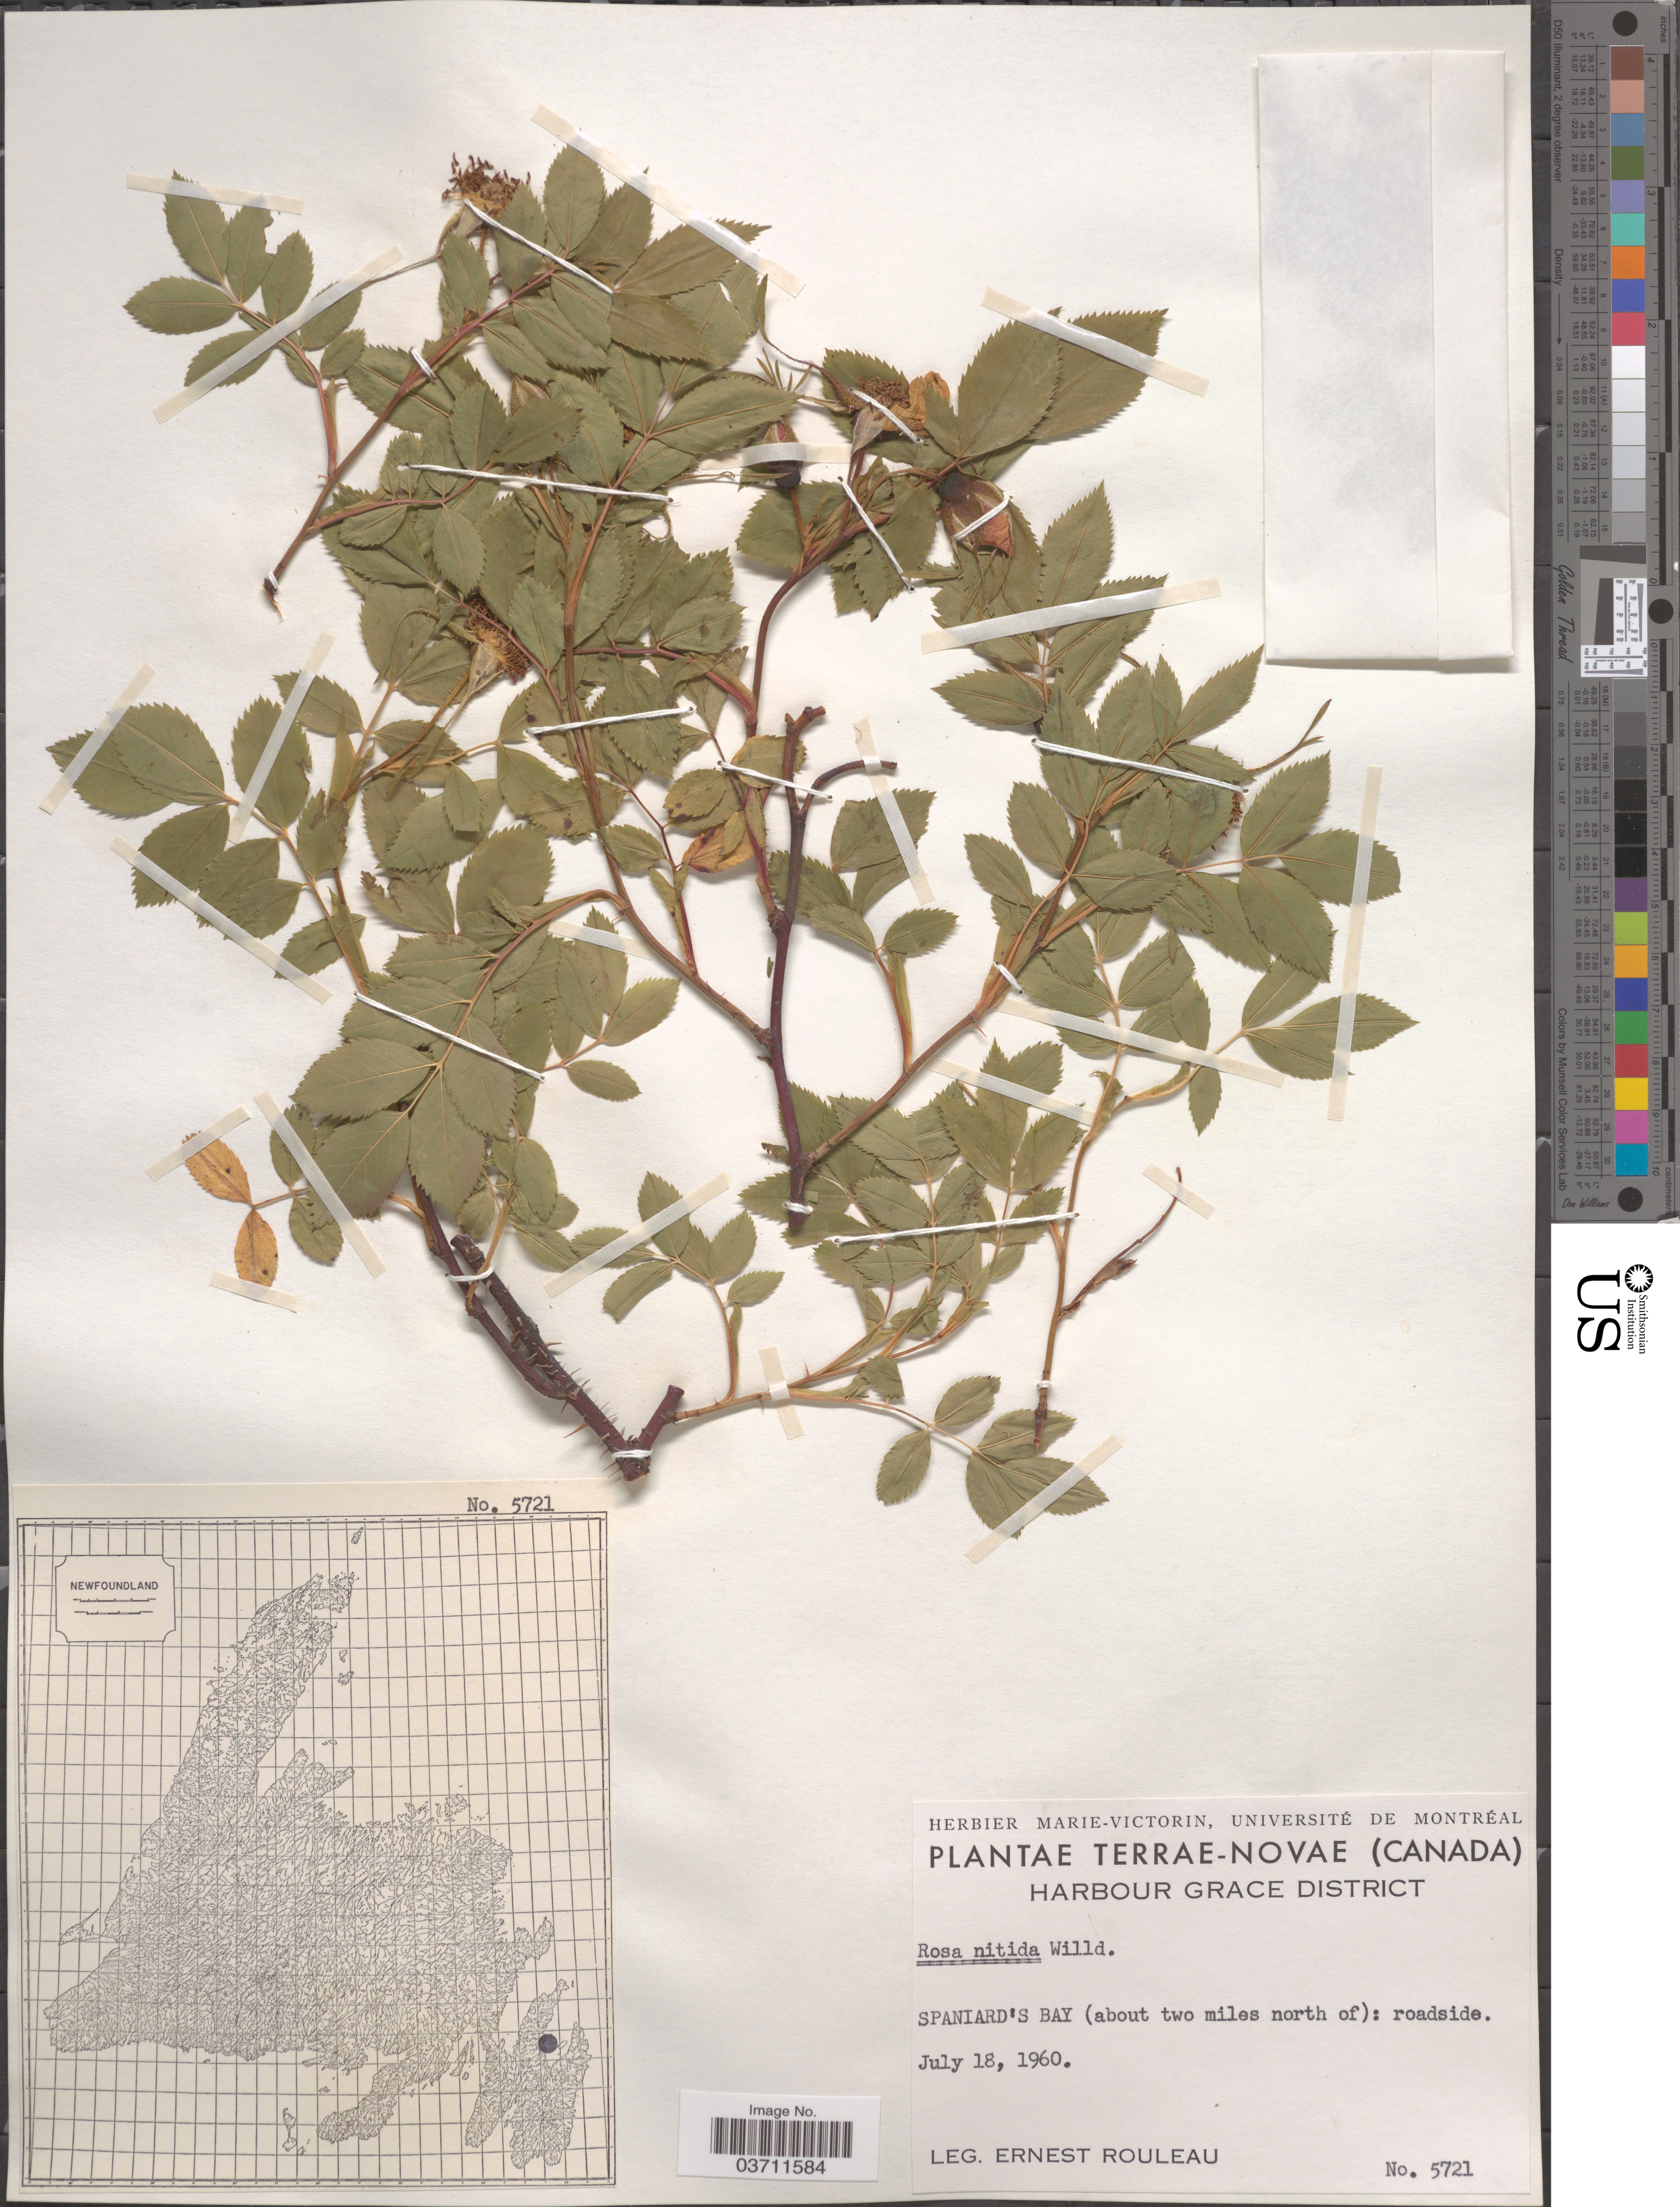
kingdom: Plantae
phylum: Tracheophyta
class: Magnoliopsida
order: Rosales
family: Rosaceae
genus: Rosa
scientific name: Rosa nitida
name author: Willd.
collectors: J. Rouleau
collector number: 5721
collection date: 1960-07-18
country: Canada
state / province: Newfoundland and Labrador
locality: Terrae-Novae. Harbour Grace District. Spaniard's Bay (about two miles north of): roadside.